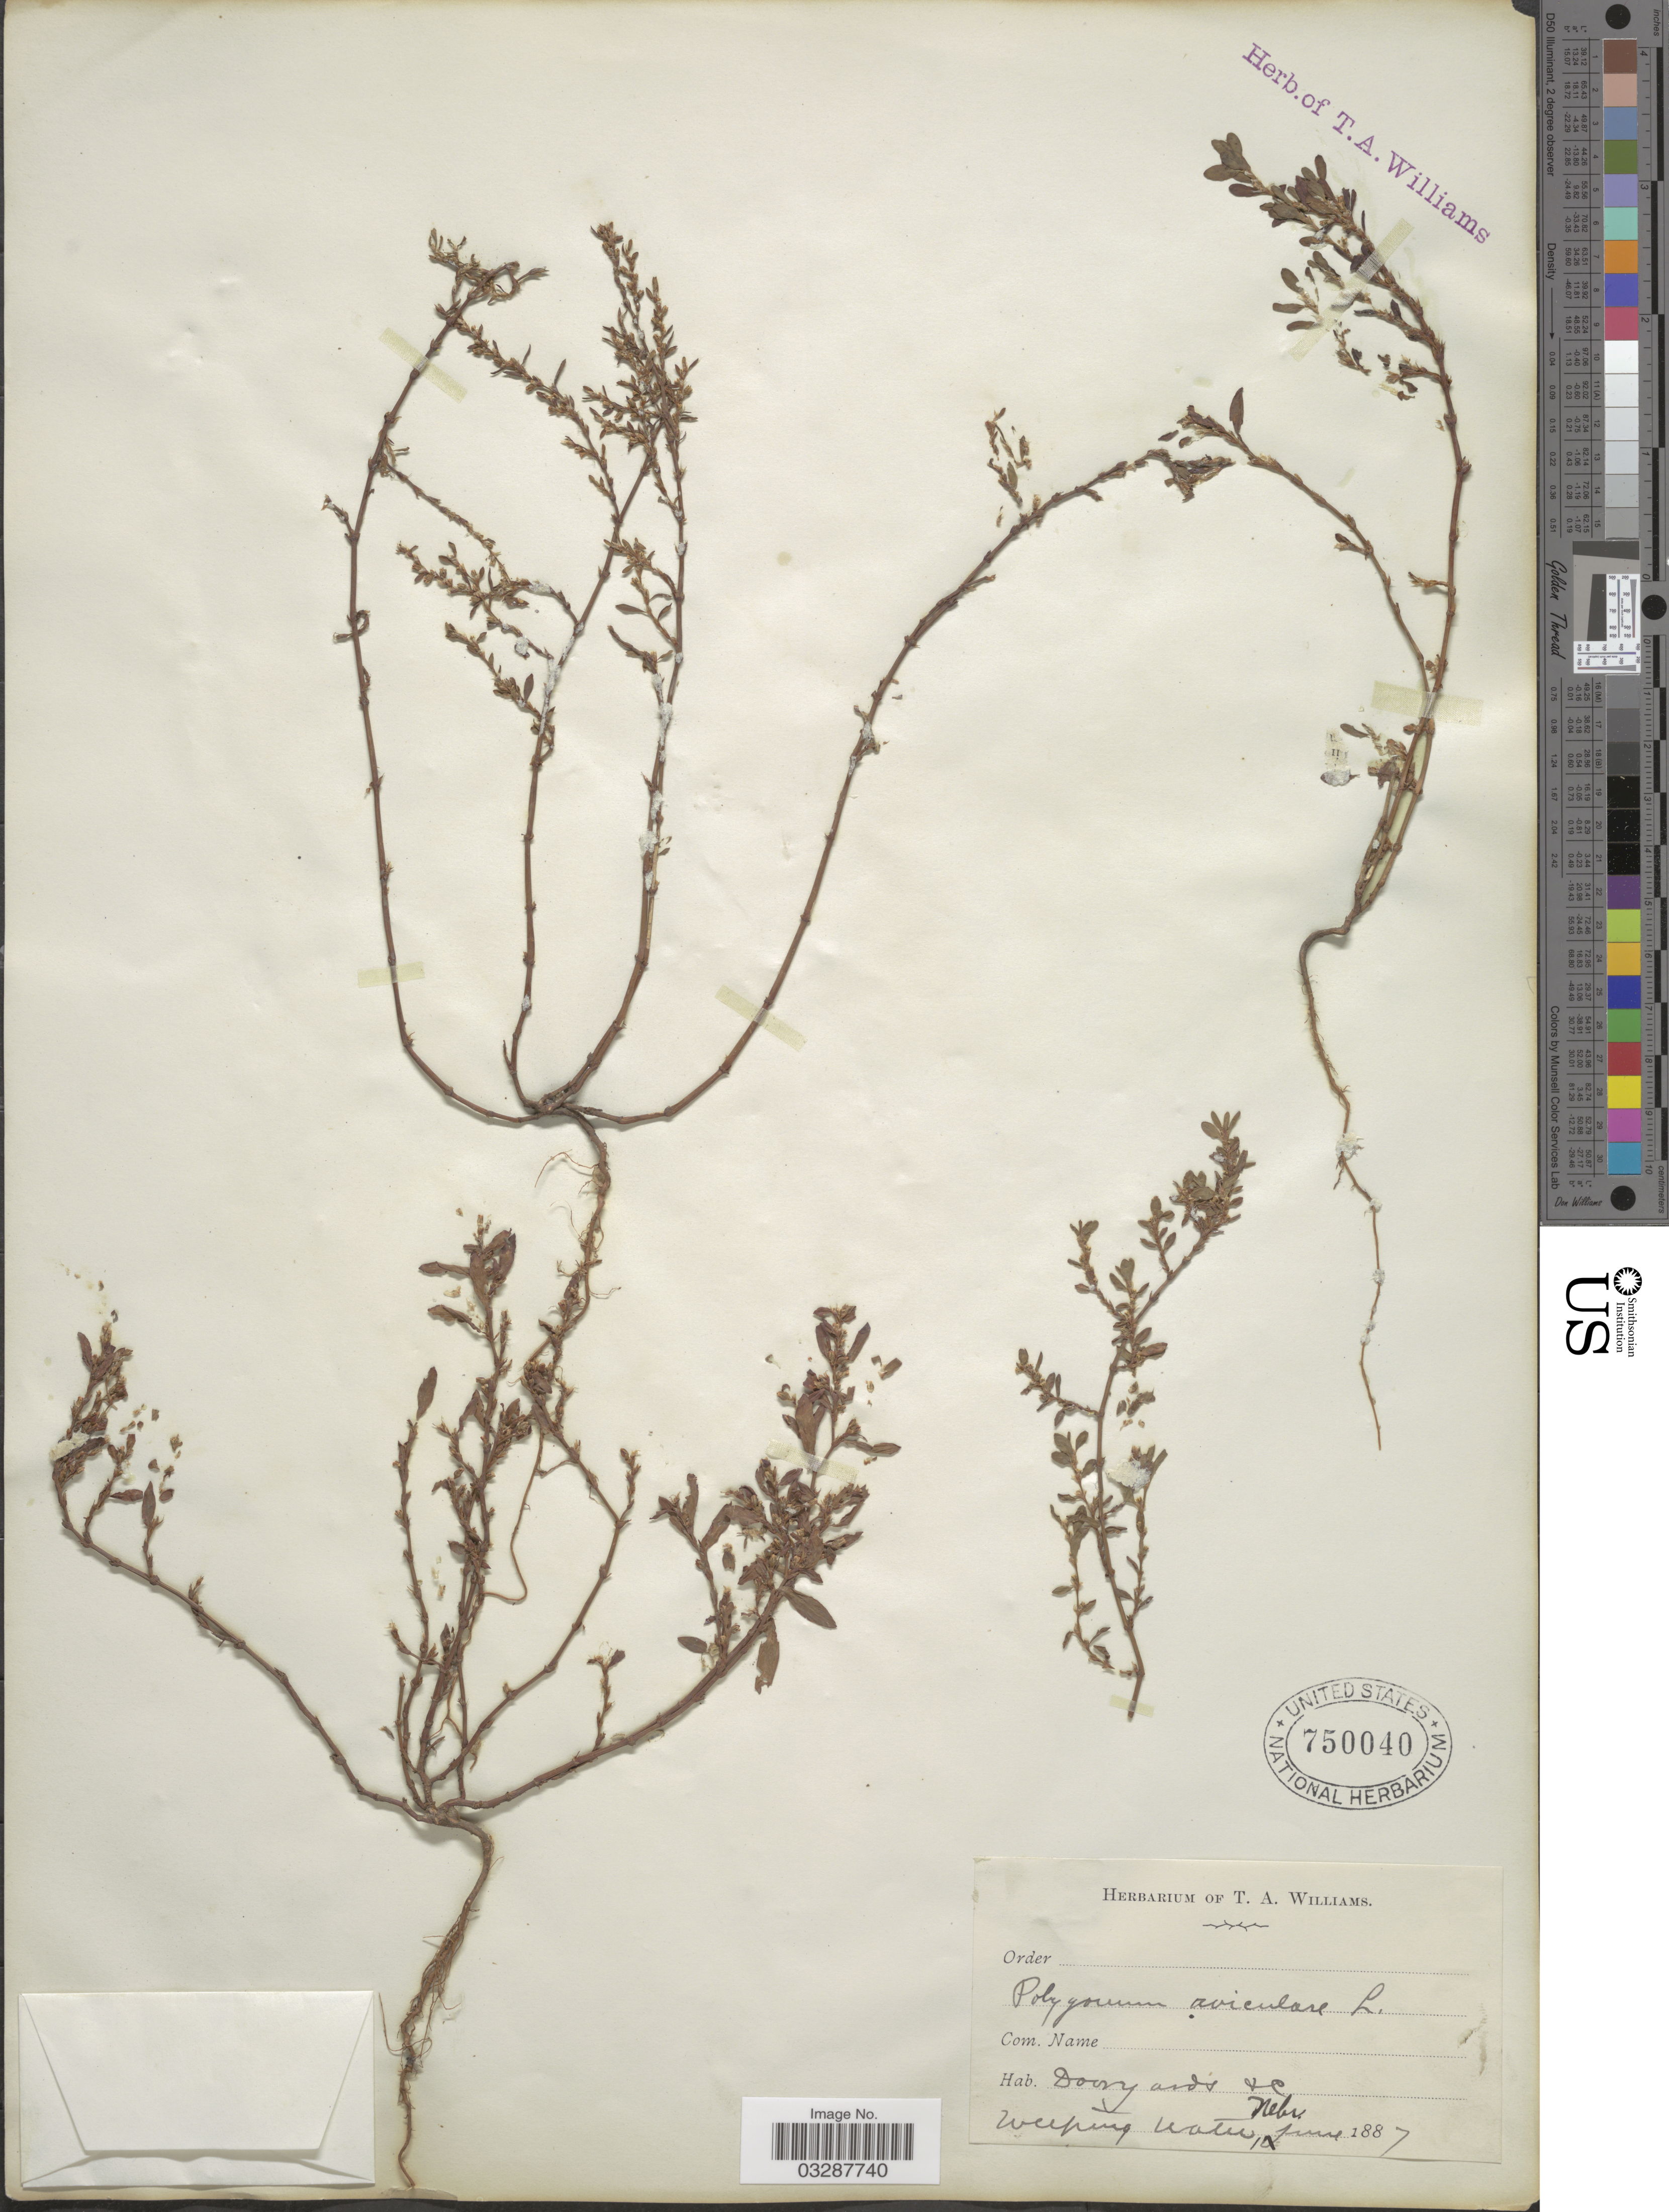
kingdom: Plantae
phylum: Tracheophyta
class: Magnoliopsida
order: Caryophyllales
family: Polygonaceae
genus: Polygonum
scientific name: Polygonum aviculare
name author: L.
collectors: T. A. Williams (herbarium)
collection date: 1887-06-01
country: United States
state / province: Nebraska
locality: Dooryards & c.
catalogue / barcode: US 750040